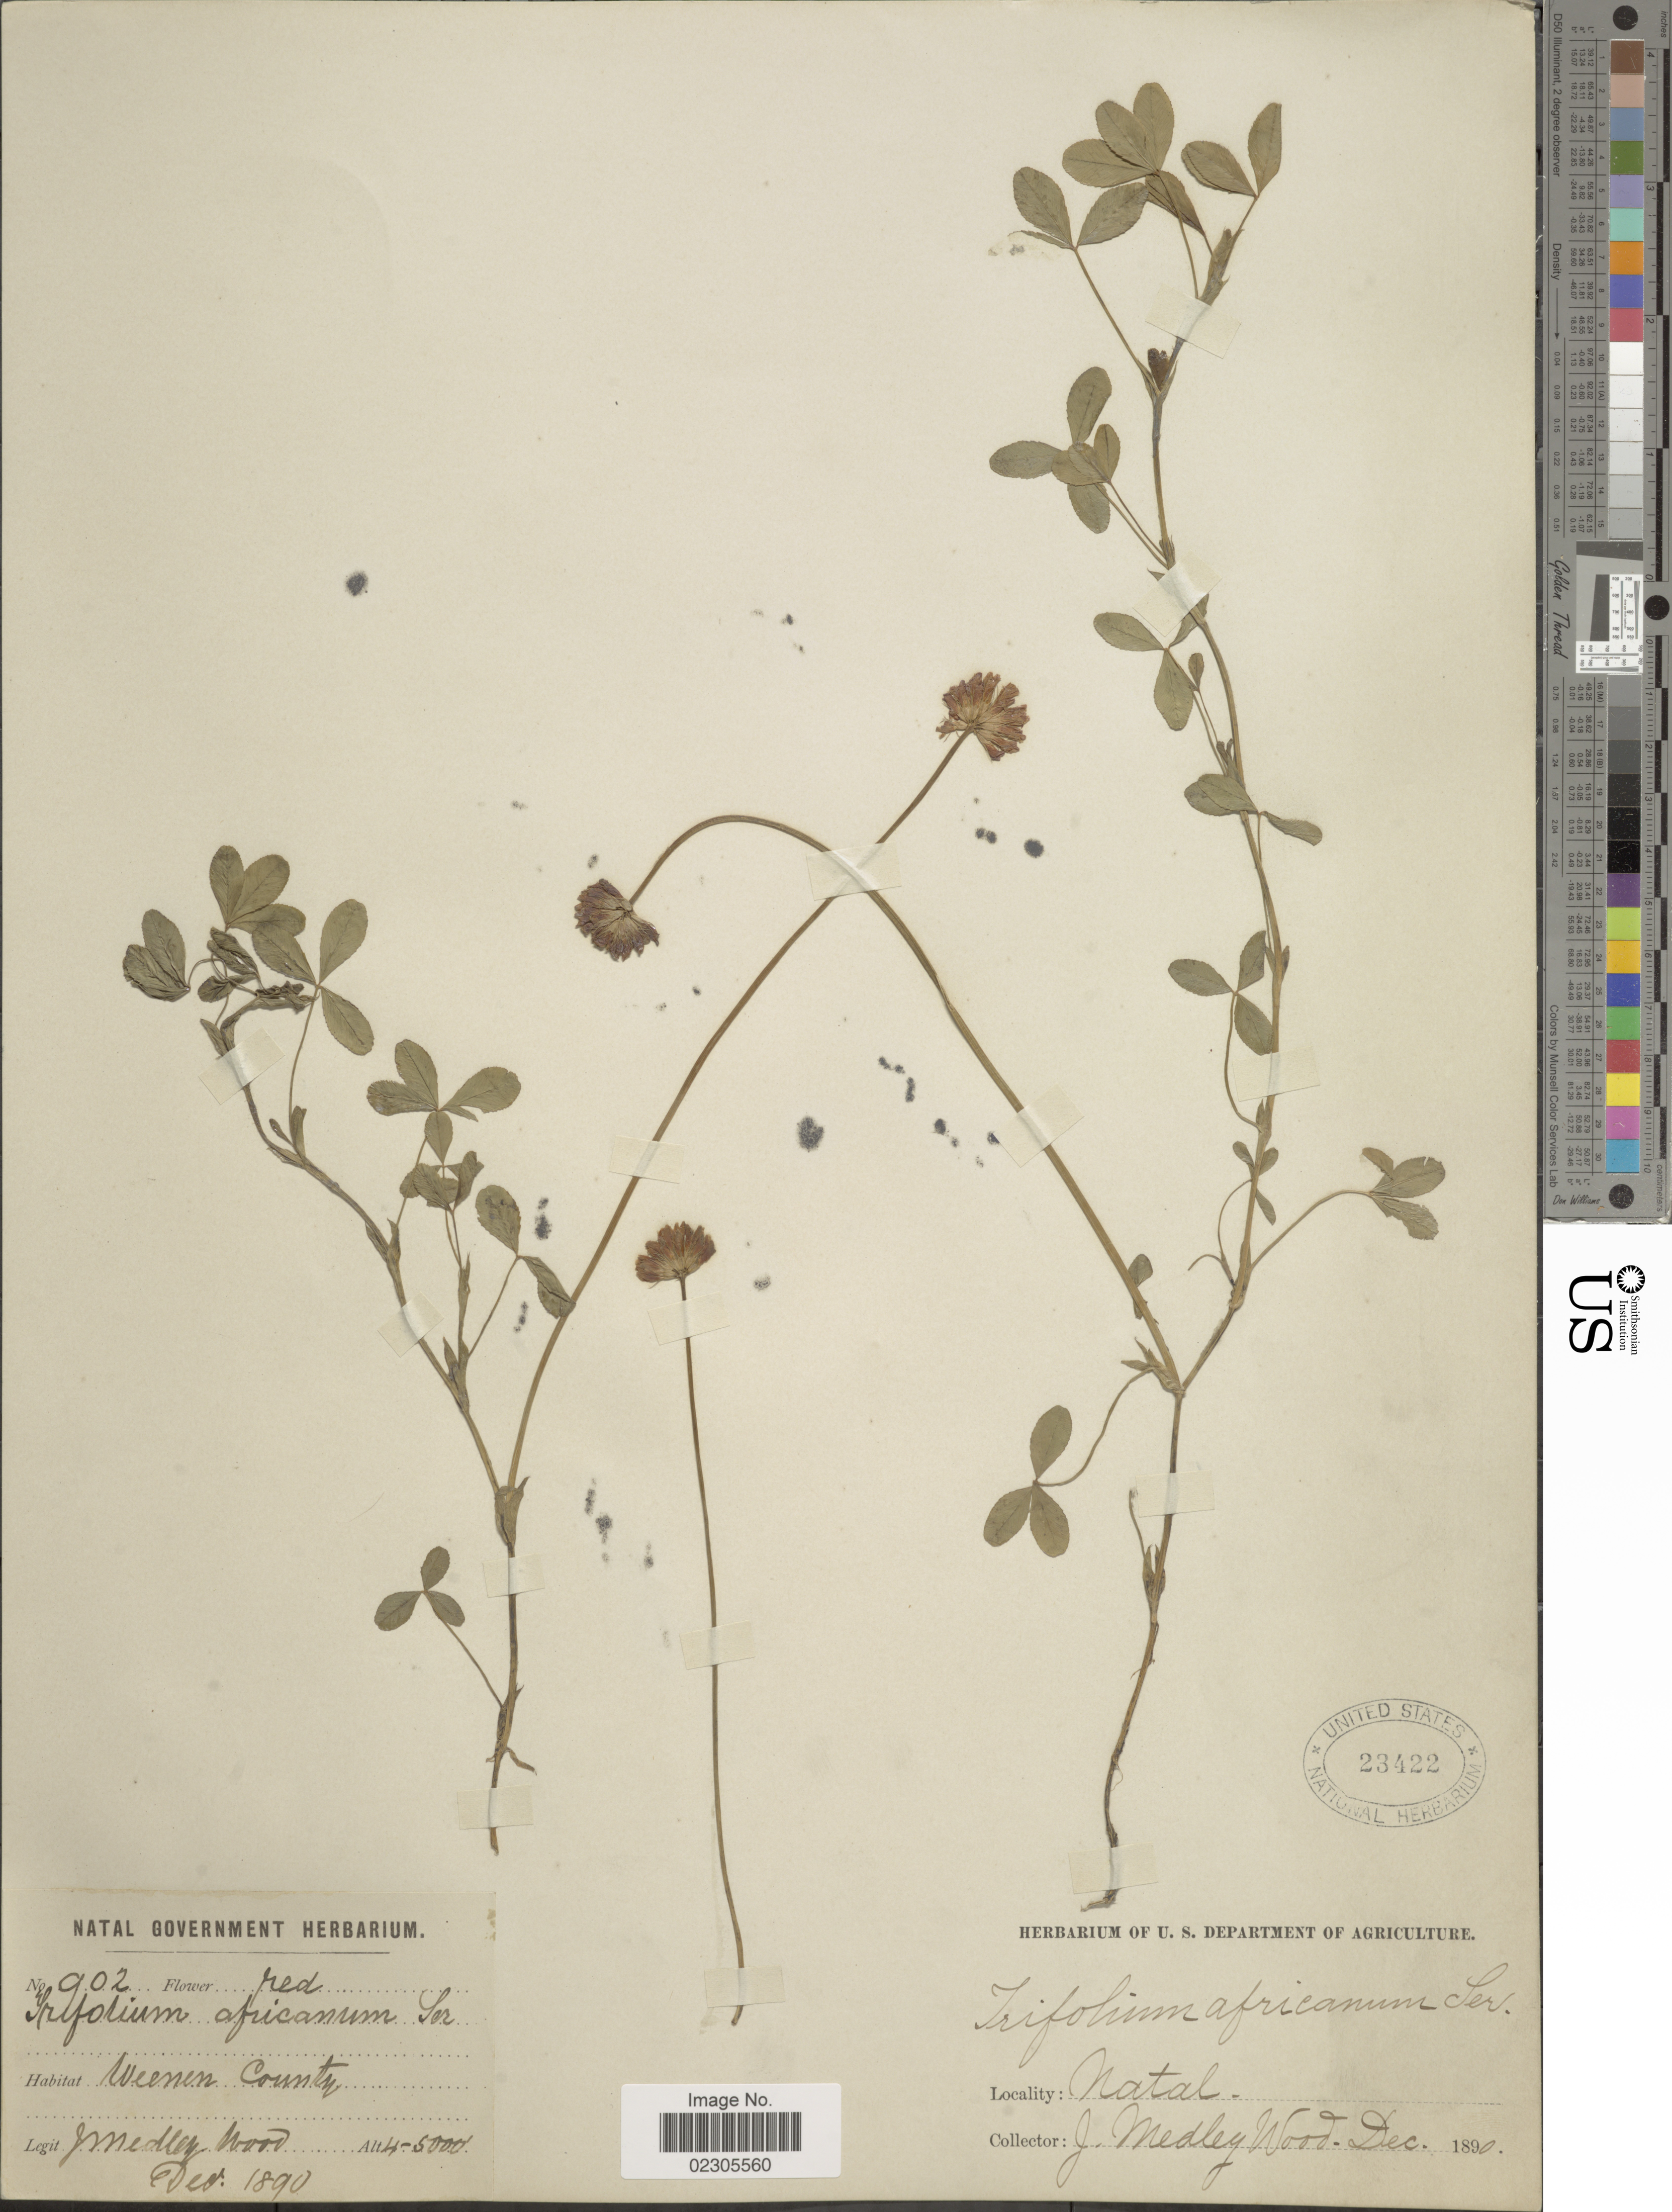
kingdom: Plantae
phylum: Tracheophyta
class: Magnoliopsida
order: Fabales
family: Fabaceae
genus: Trifolium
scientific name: Trifolium africanum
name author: Ser.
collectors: J. M. Wood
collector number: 902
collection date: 1890-12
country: South Africa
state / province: KwaZulu-Natal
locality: Weenen County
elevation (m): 1219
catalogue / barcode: US 23422